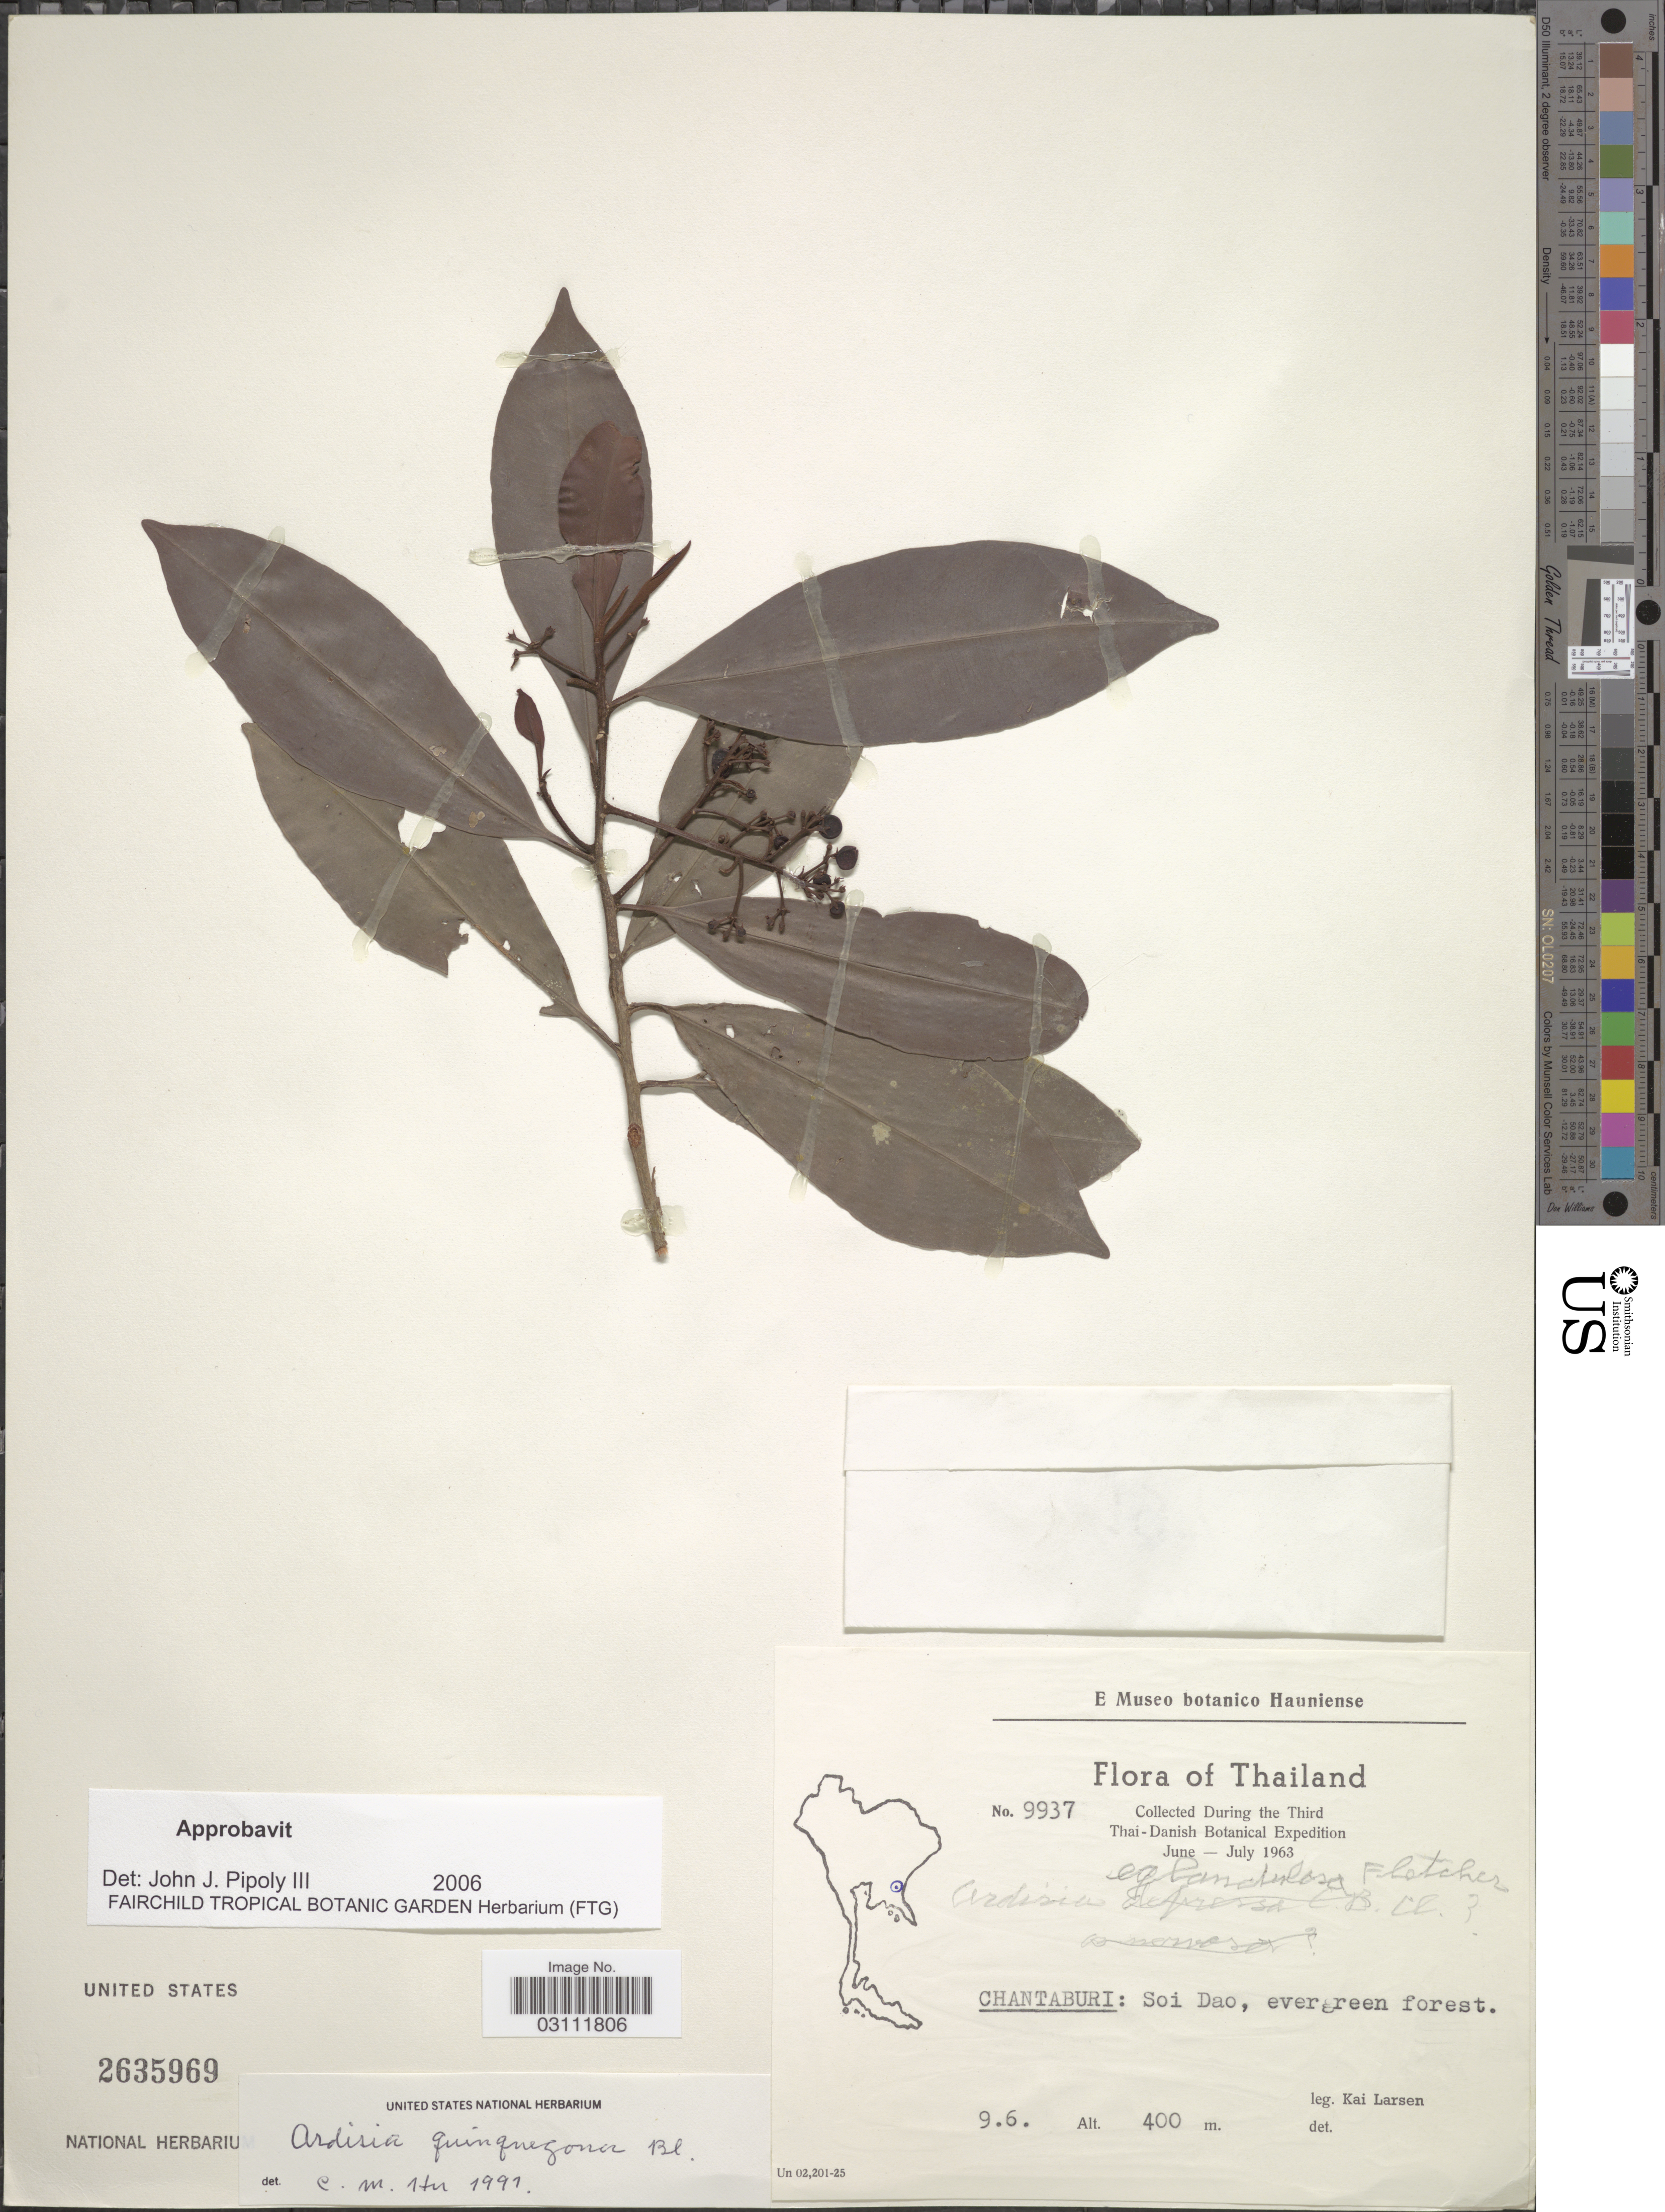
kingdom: Plantae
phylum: Tracheophyta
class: Magnoliopsida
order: Ericales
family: Primulaceae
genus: Ardisia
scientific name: Ardisia quinquegona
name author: Blume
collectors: K. Larsen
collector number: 9937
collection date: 1963-06-09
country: Thailand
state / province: Chanthaburi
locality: Soi Dao.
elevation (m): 400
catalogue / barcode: US 2635969